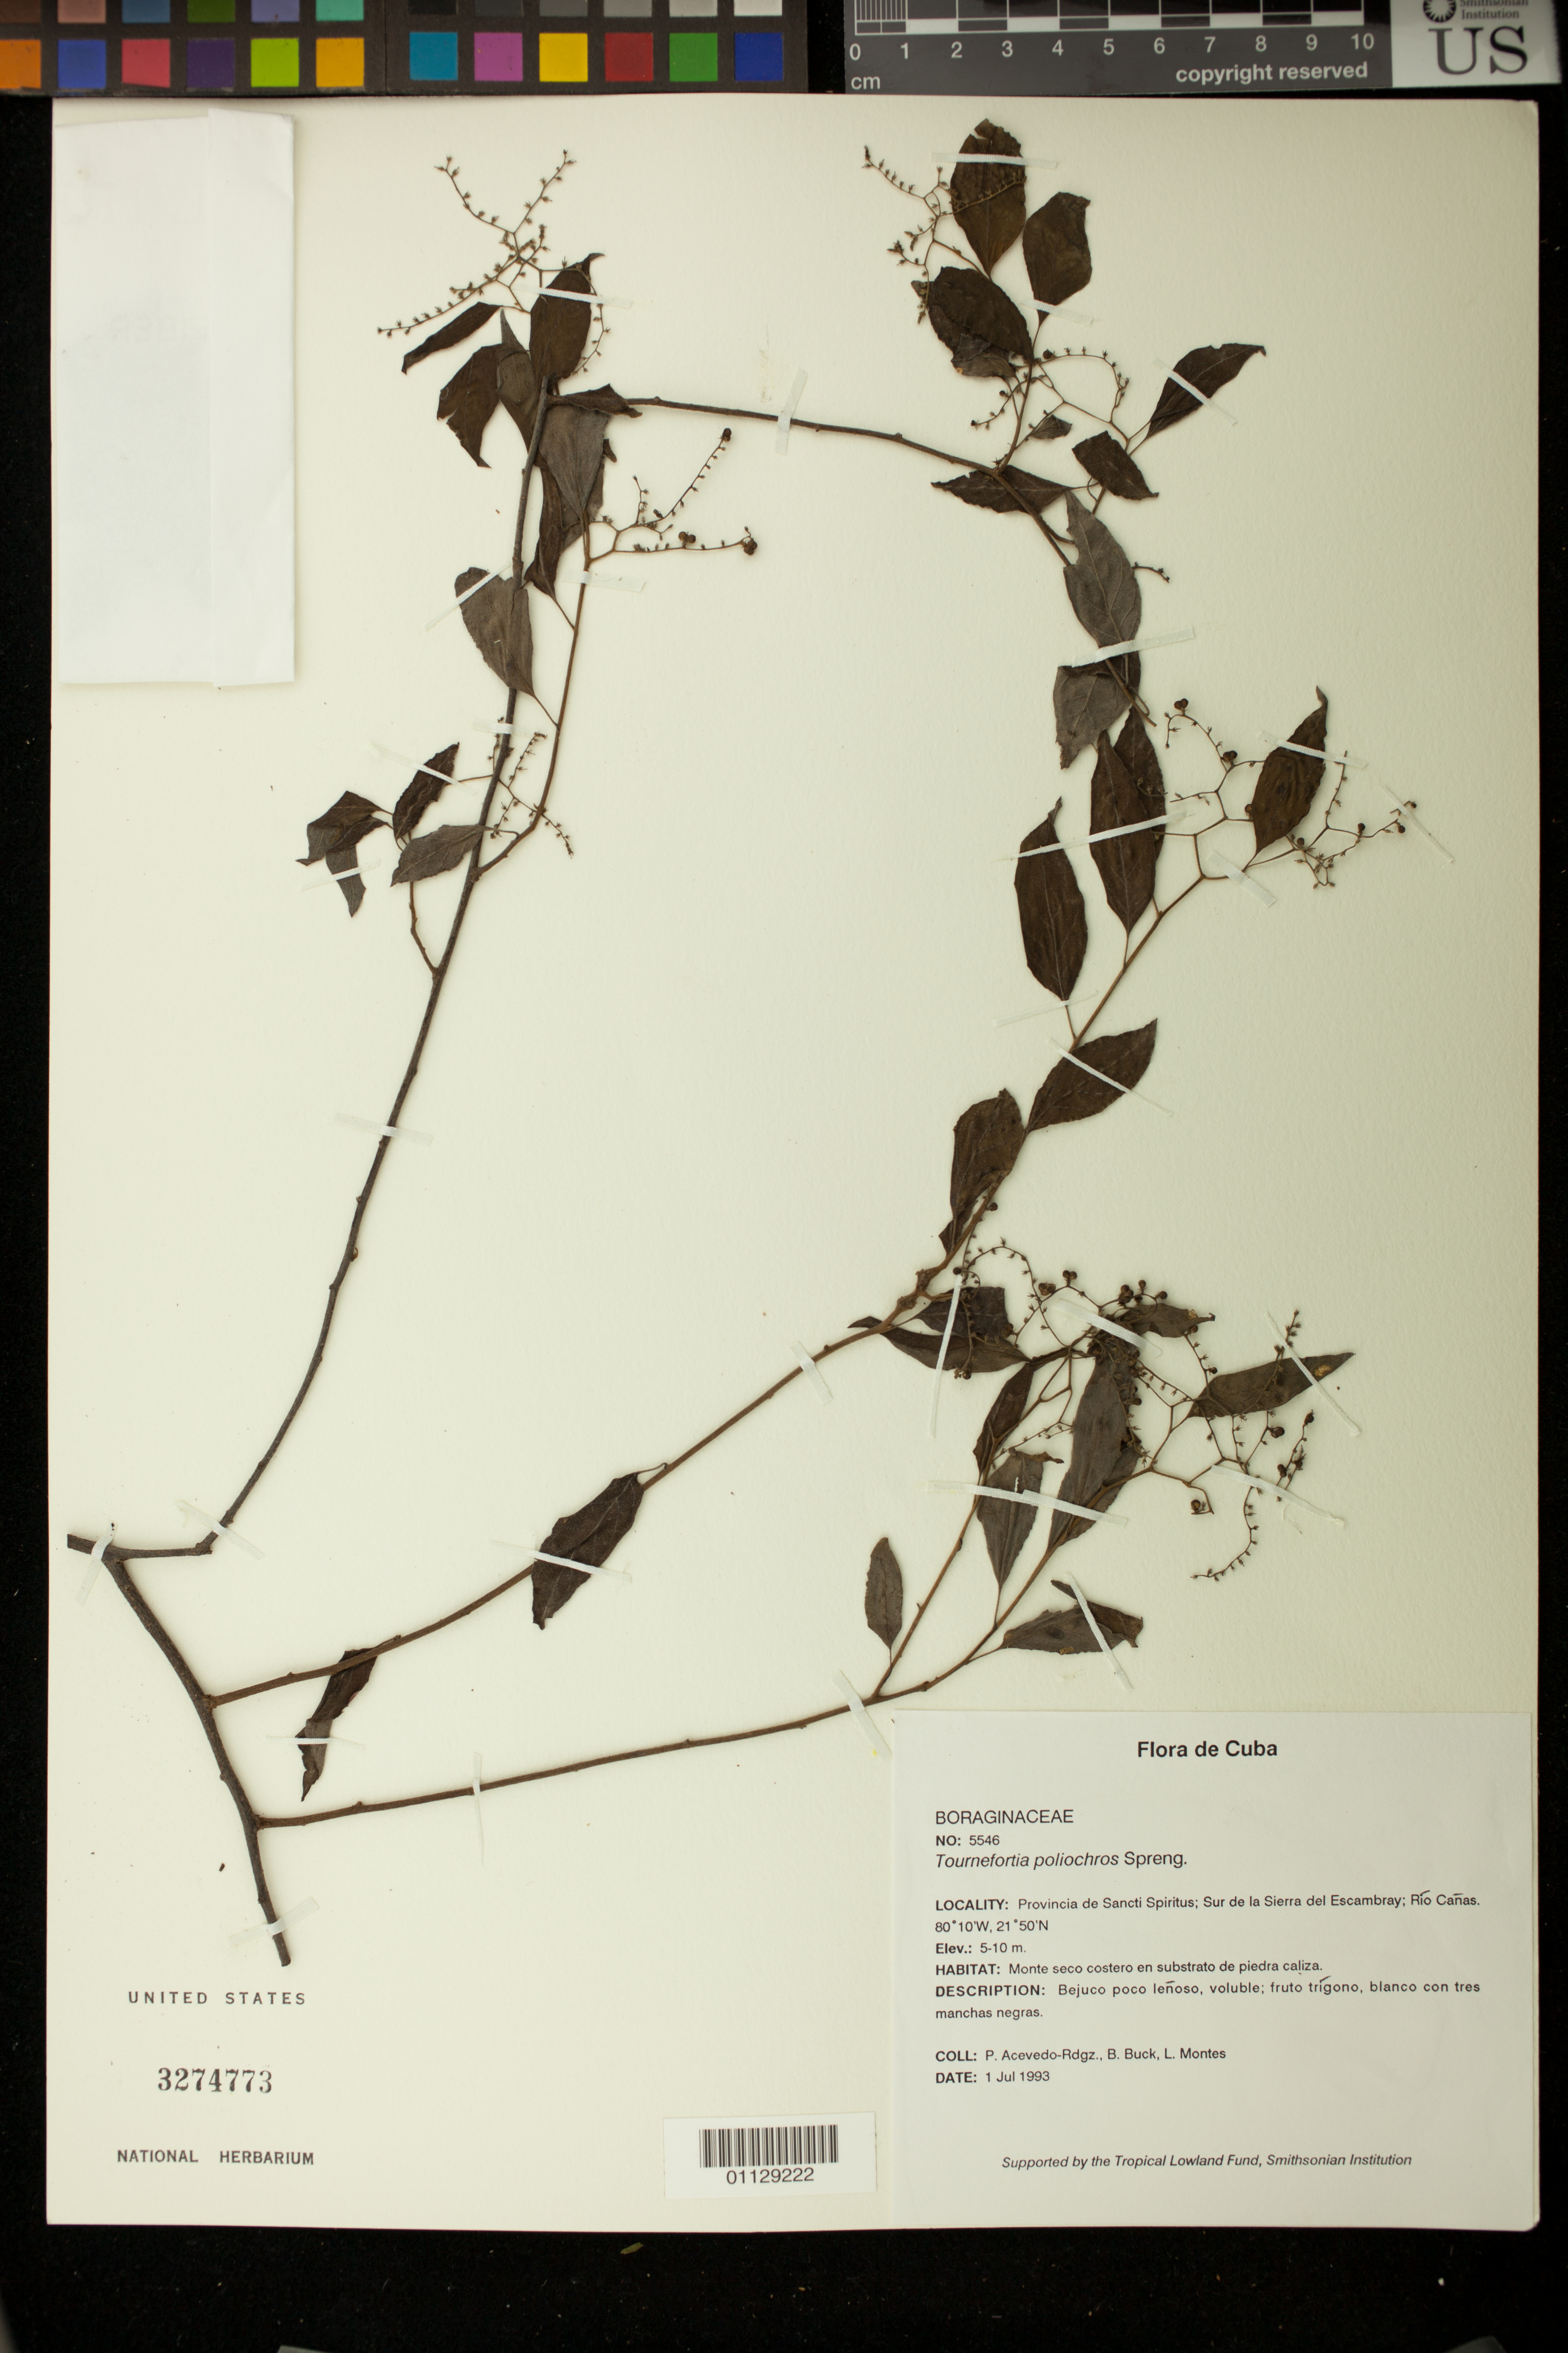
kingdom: Plantae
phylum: Tracheophyta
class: Magnoliopsida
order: Boraginales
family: Heliotropiaceae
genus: Myriopus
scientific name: Myriopus poliochros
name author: (Spreng.) Small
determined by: Feuillet, C.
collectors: P. Acevedo-Rodr., B. Buck & L. Montes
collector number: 5546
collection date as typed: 01 Jul 1993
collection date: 1993-07-01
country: Cuba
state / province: Sancti Spiritus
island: Cuba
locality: Provincia de Sancti Spiritus; Sur de la Sierra del Escambray; Rio Canas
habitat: Monte seco costero en substrato de piedra caliza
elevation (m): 5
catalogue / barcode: US 3274773